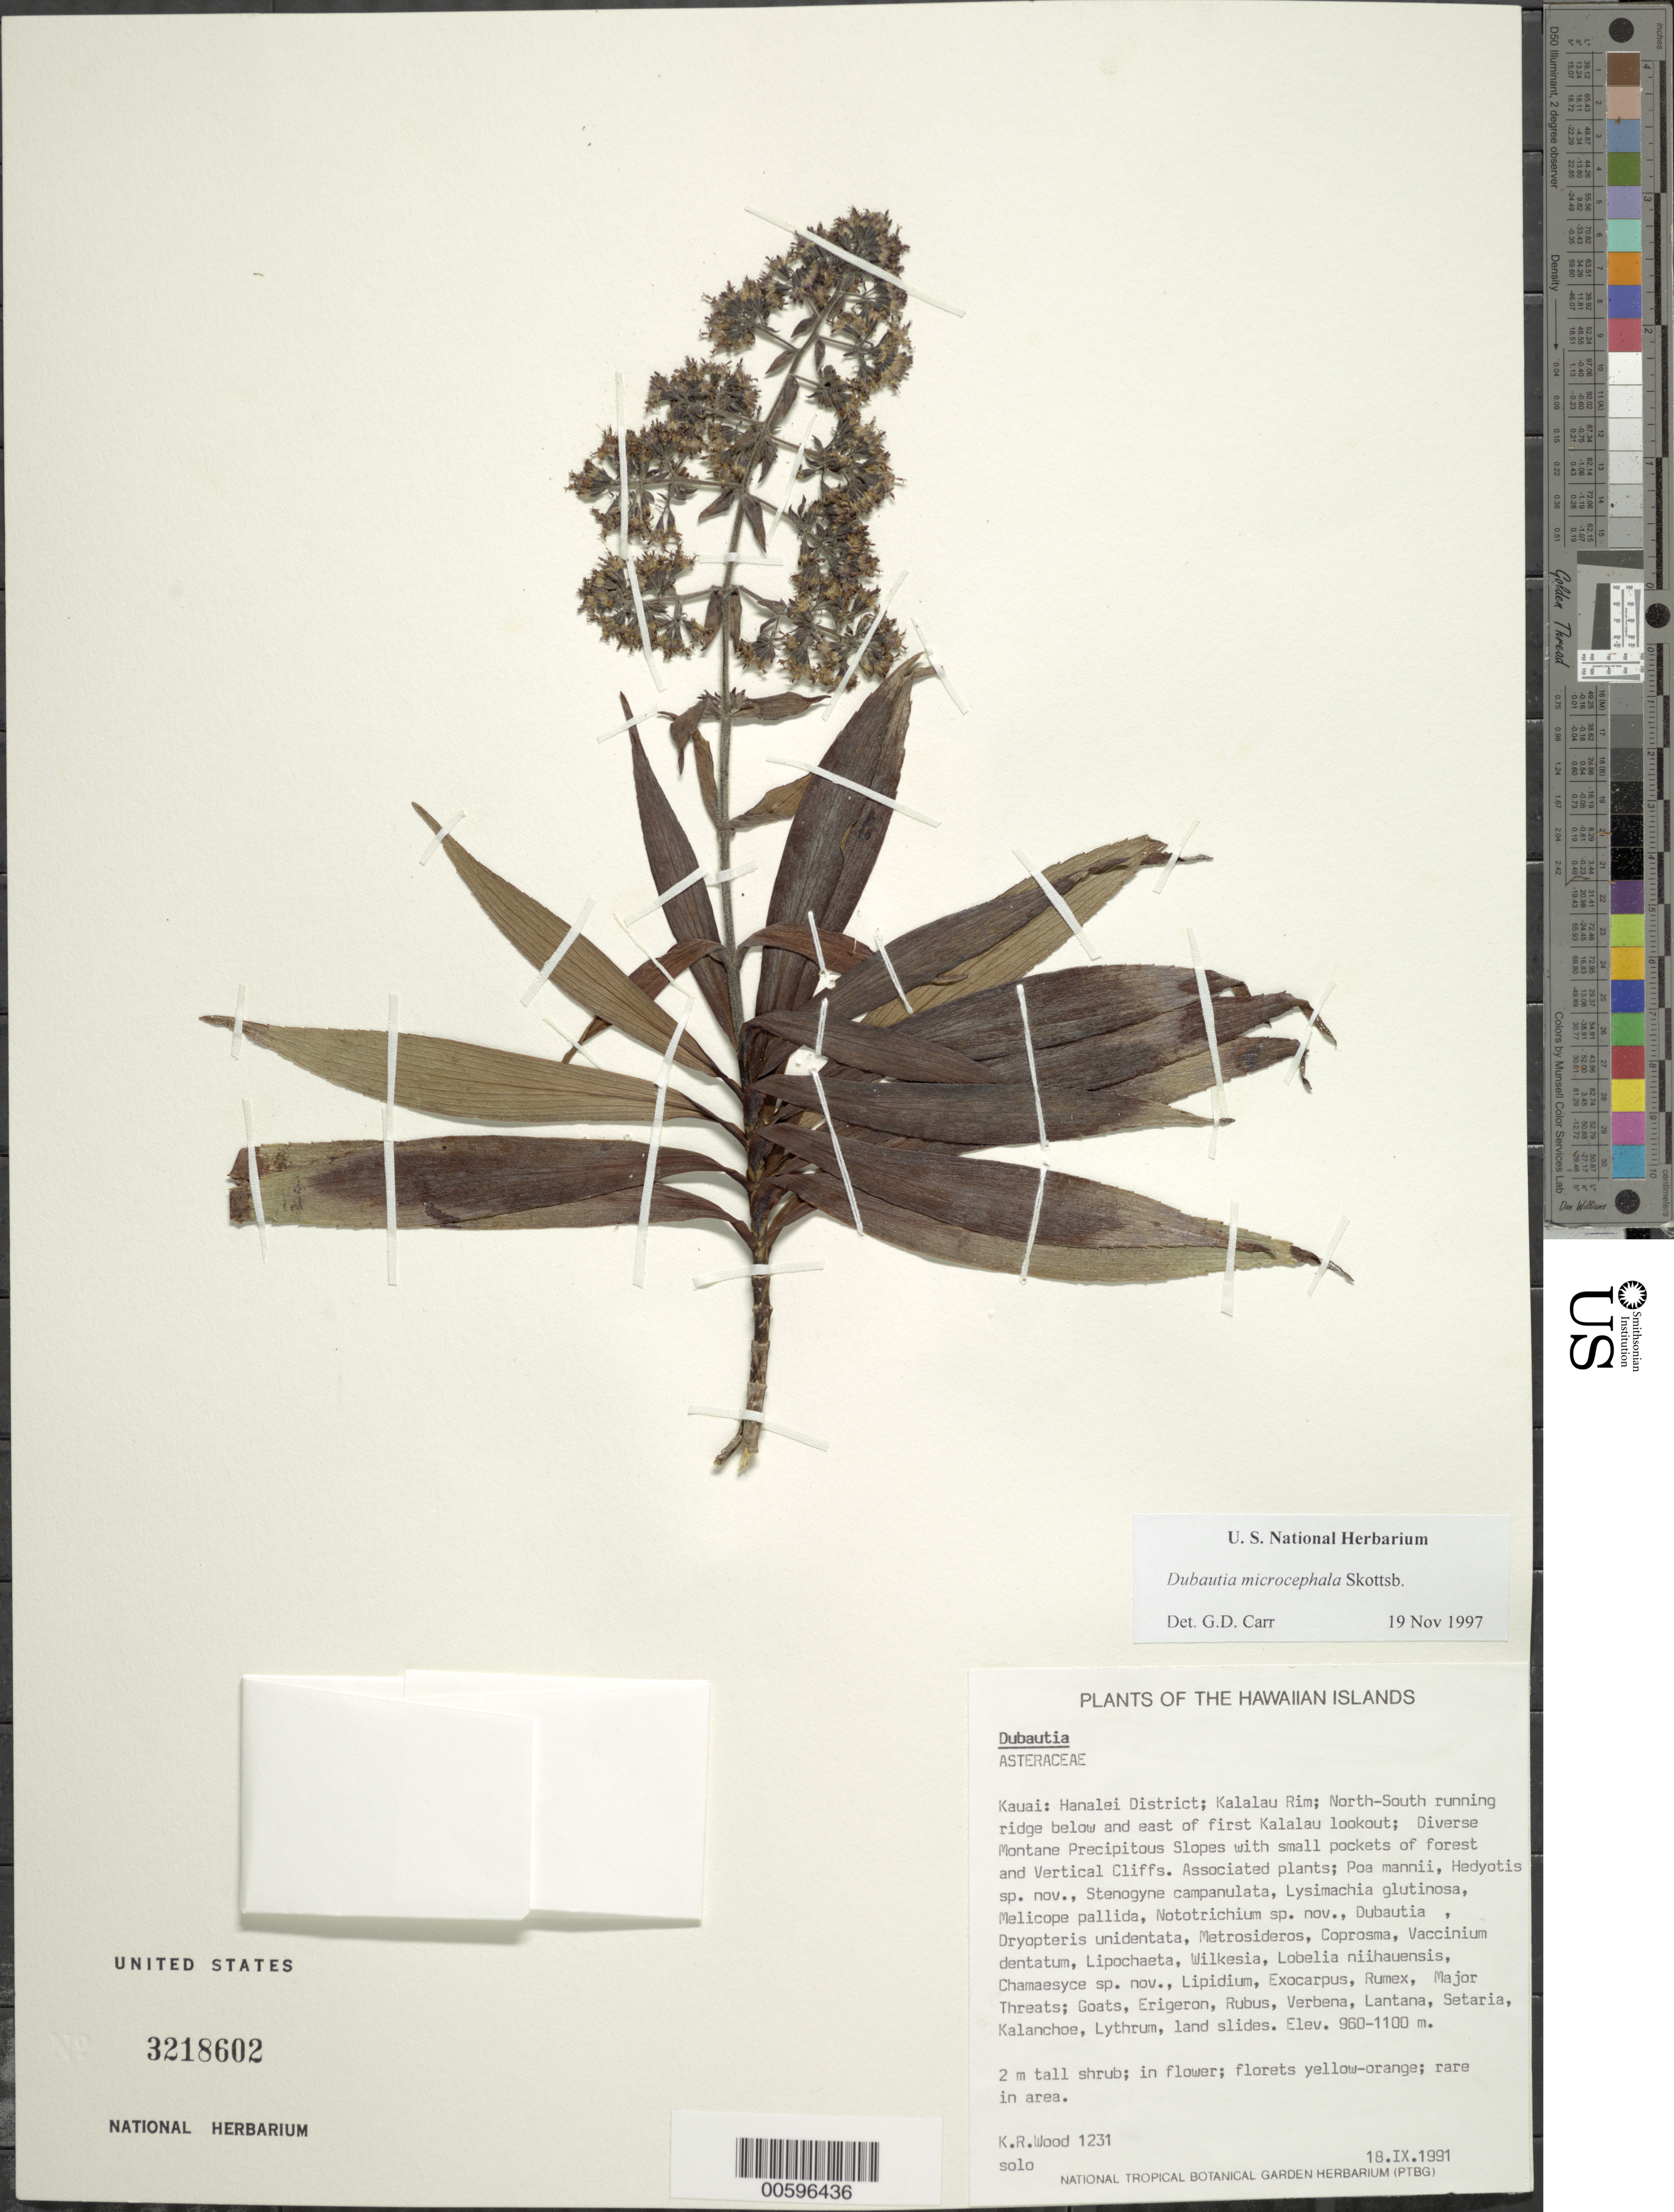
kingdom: Plantae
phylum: Tracheophyta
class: Magnoliopsida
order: Asterales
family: Asteraceae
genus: Dubautia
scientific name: Dubautia microcephala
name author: Skottsb.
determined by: Carr, G. D.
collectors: K. R. Wood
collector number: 1231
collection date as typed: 18 Sep 1991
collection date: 1991-09-18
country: United States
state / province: Hawaii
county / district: Kauai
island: Kaua'i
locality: Hanalei Dist; Kalalau Rim; N-S running ridge below and E of first Kalalau lookout.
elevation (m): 960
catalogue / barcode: US 3218602